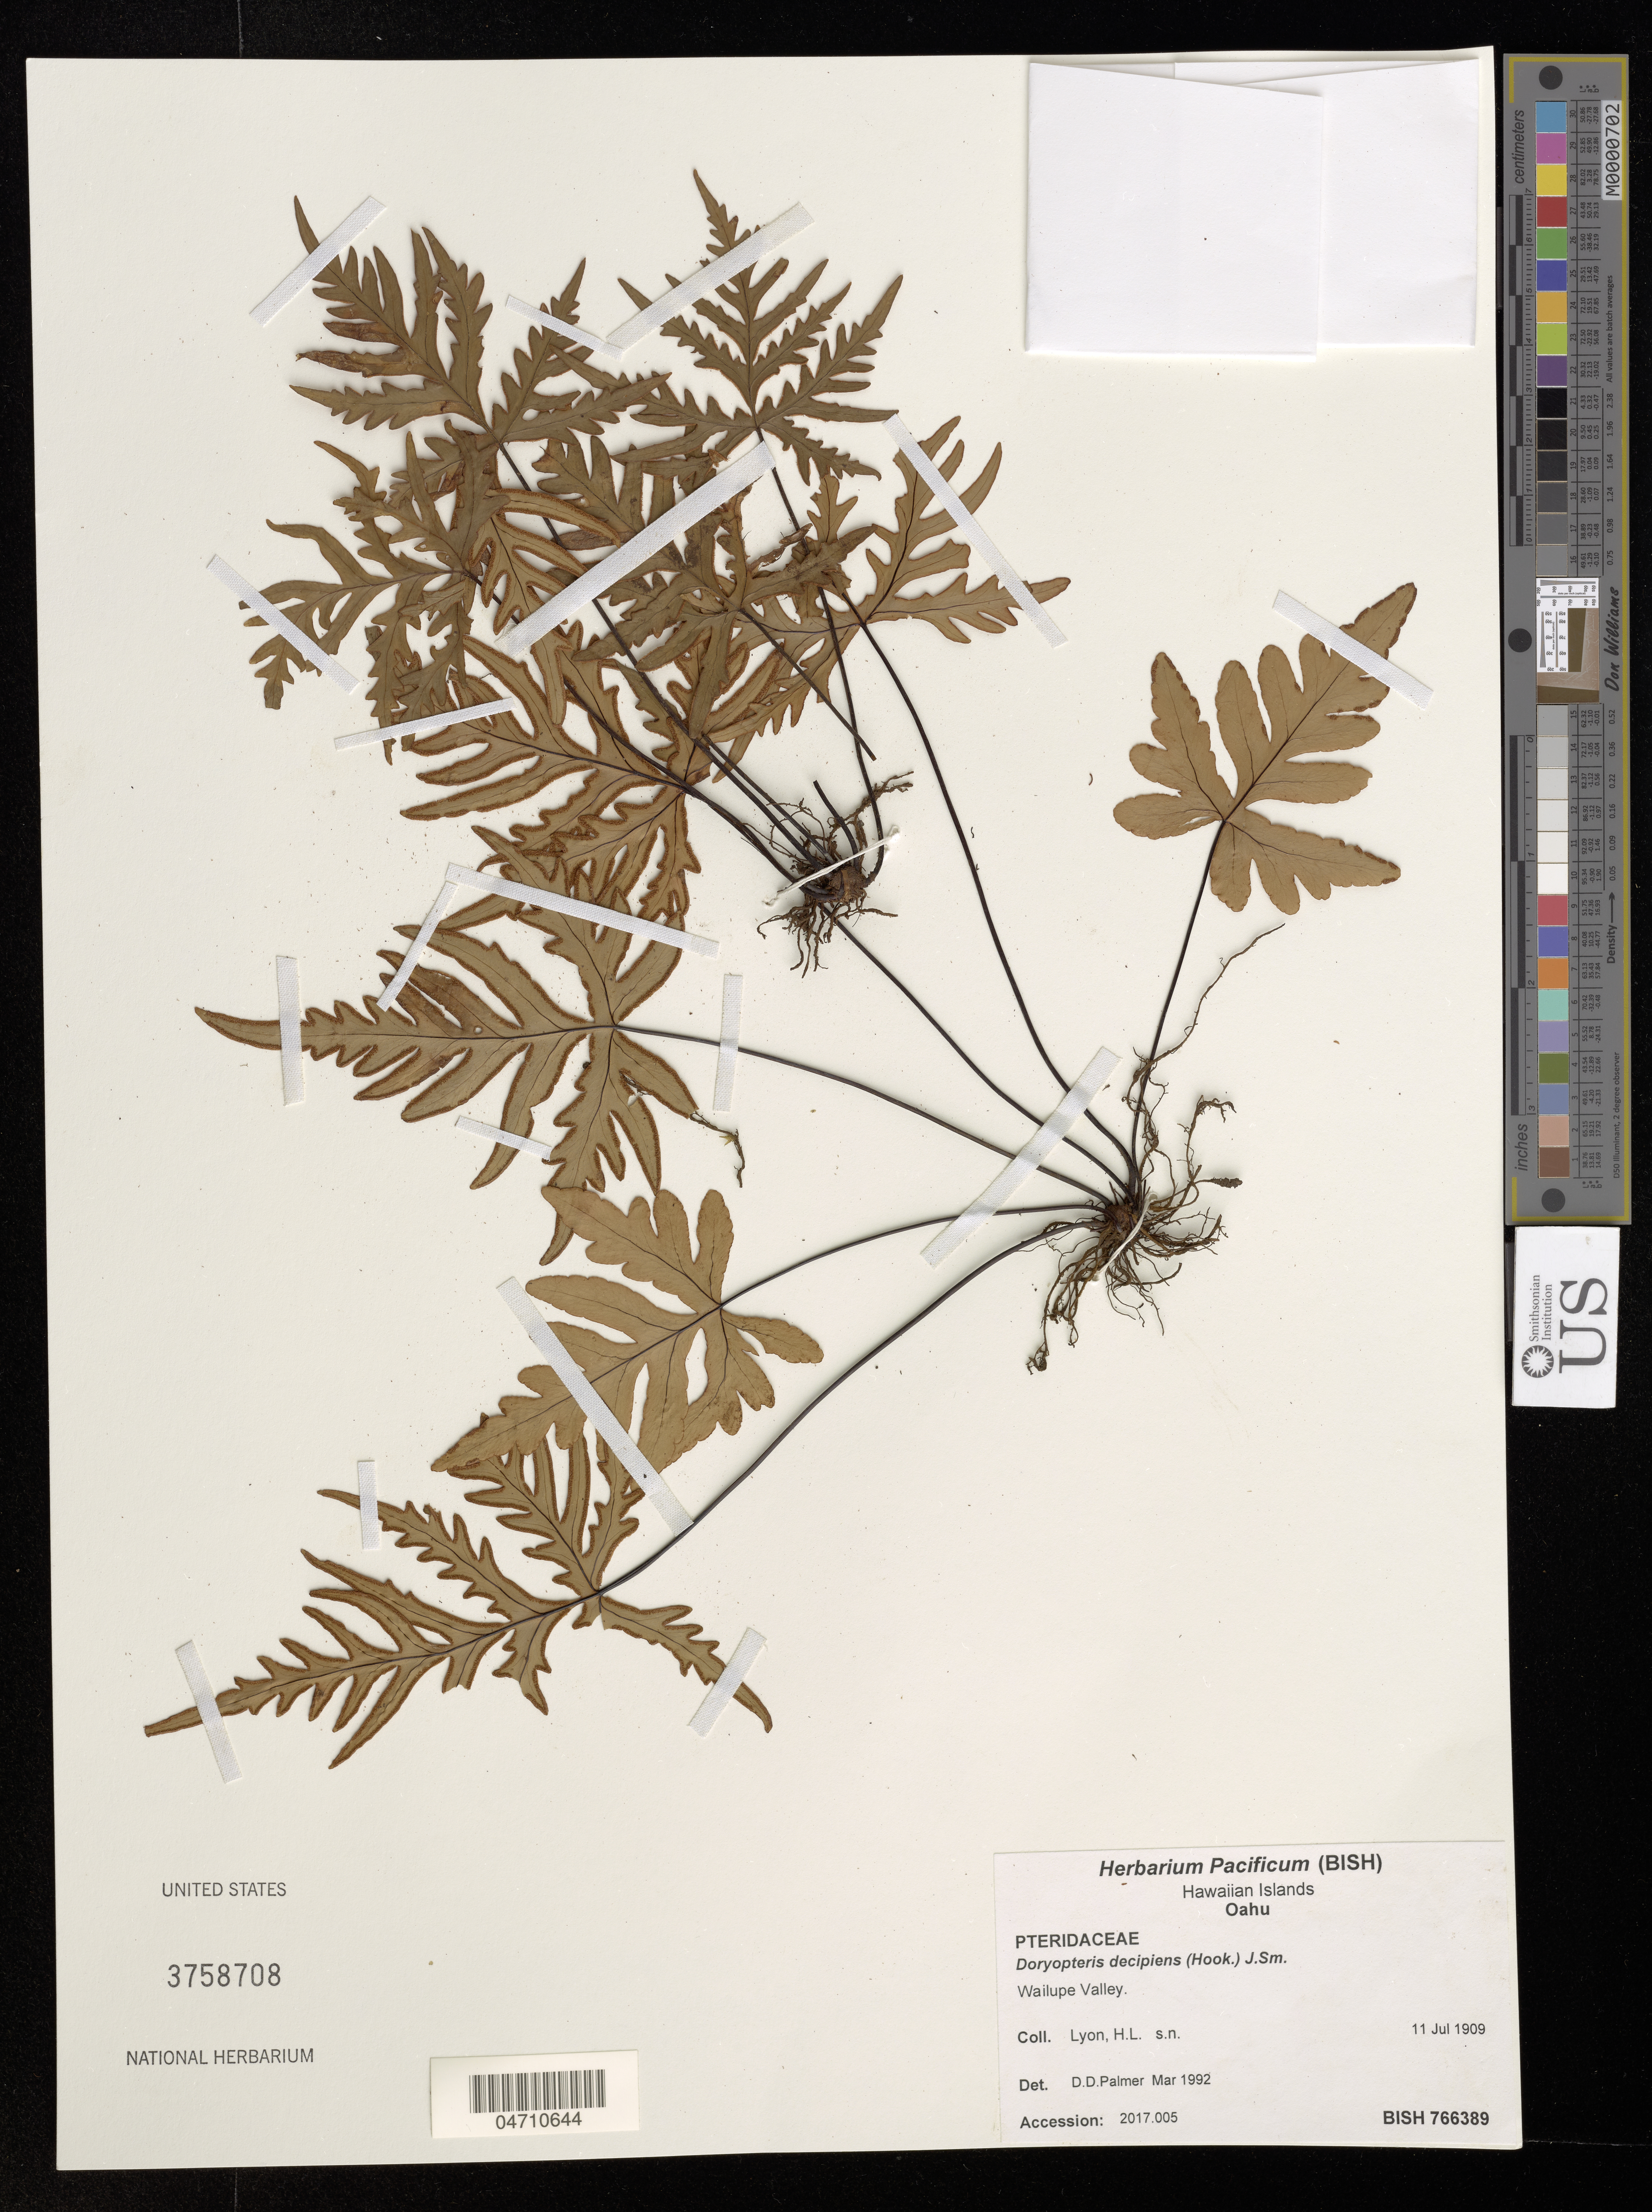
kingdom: Plantae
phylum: Tracheophyta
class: Polypodiopsida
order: Polypodiales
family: Pteridaceae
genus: Doryopteris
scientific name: Doryopteris decipiens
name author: (Hook.) J. Sm.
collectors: H. Lyon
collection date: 1909-07-11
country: United States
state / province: Hawaii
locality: Hawaiian Islands. Oahu. Wailupe Valley.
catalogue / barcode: US 3758708